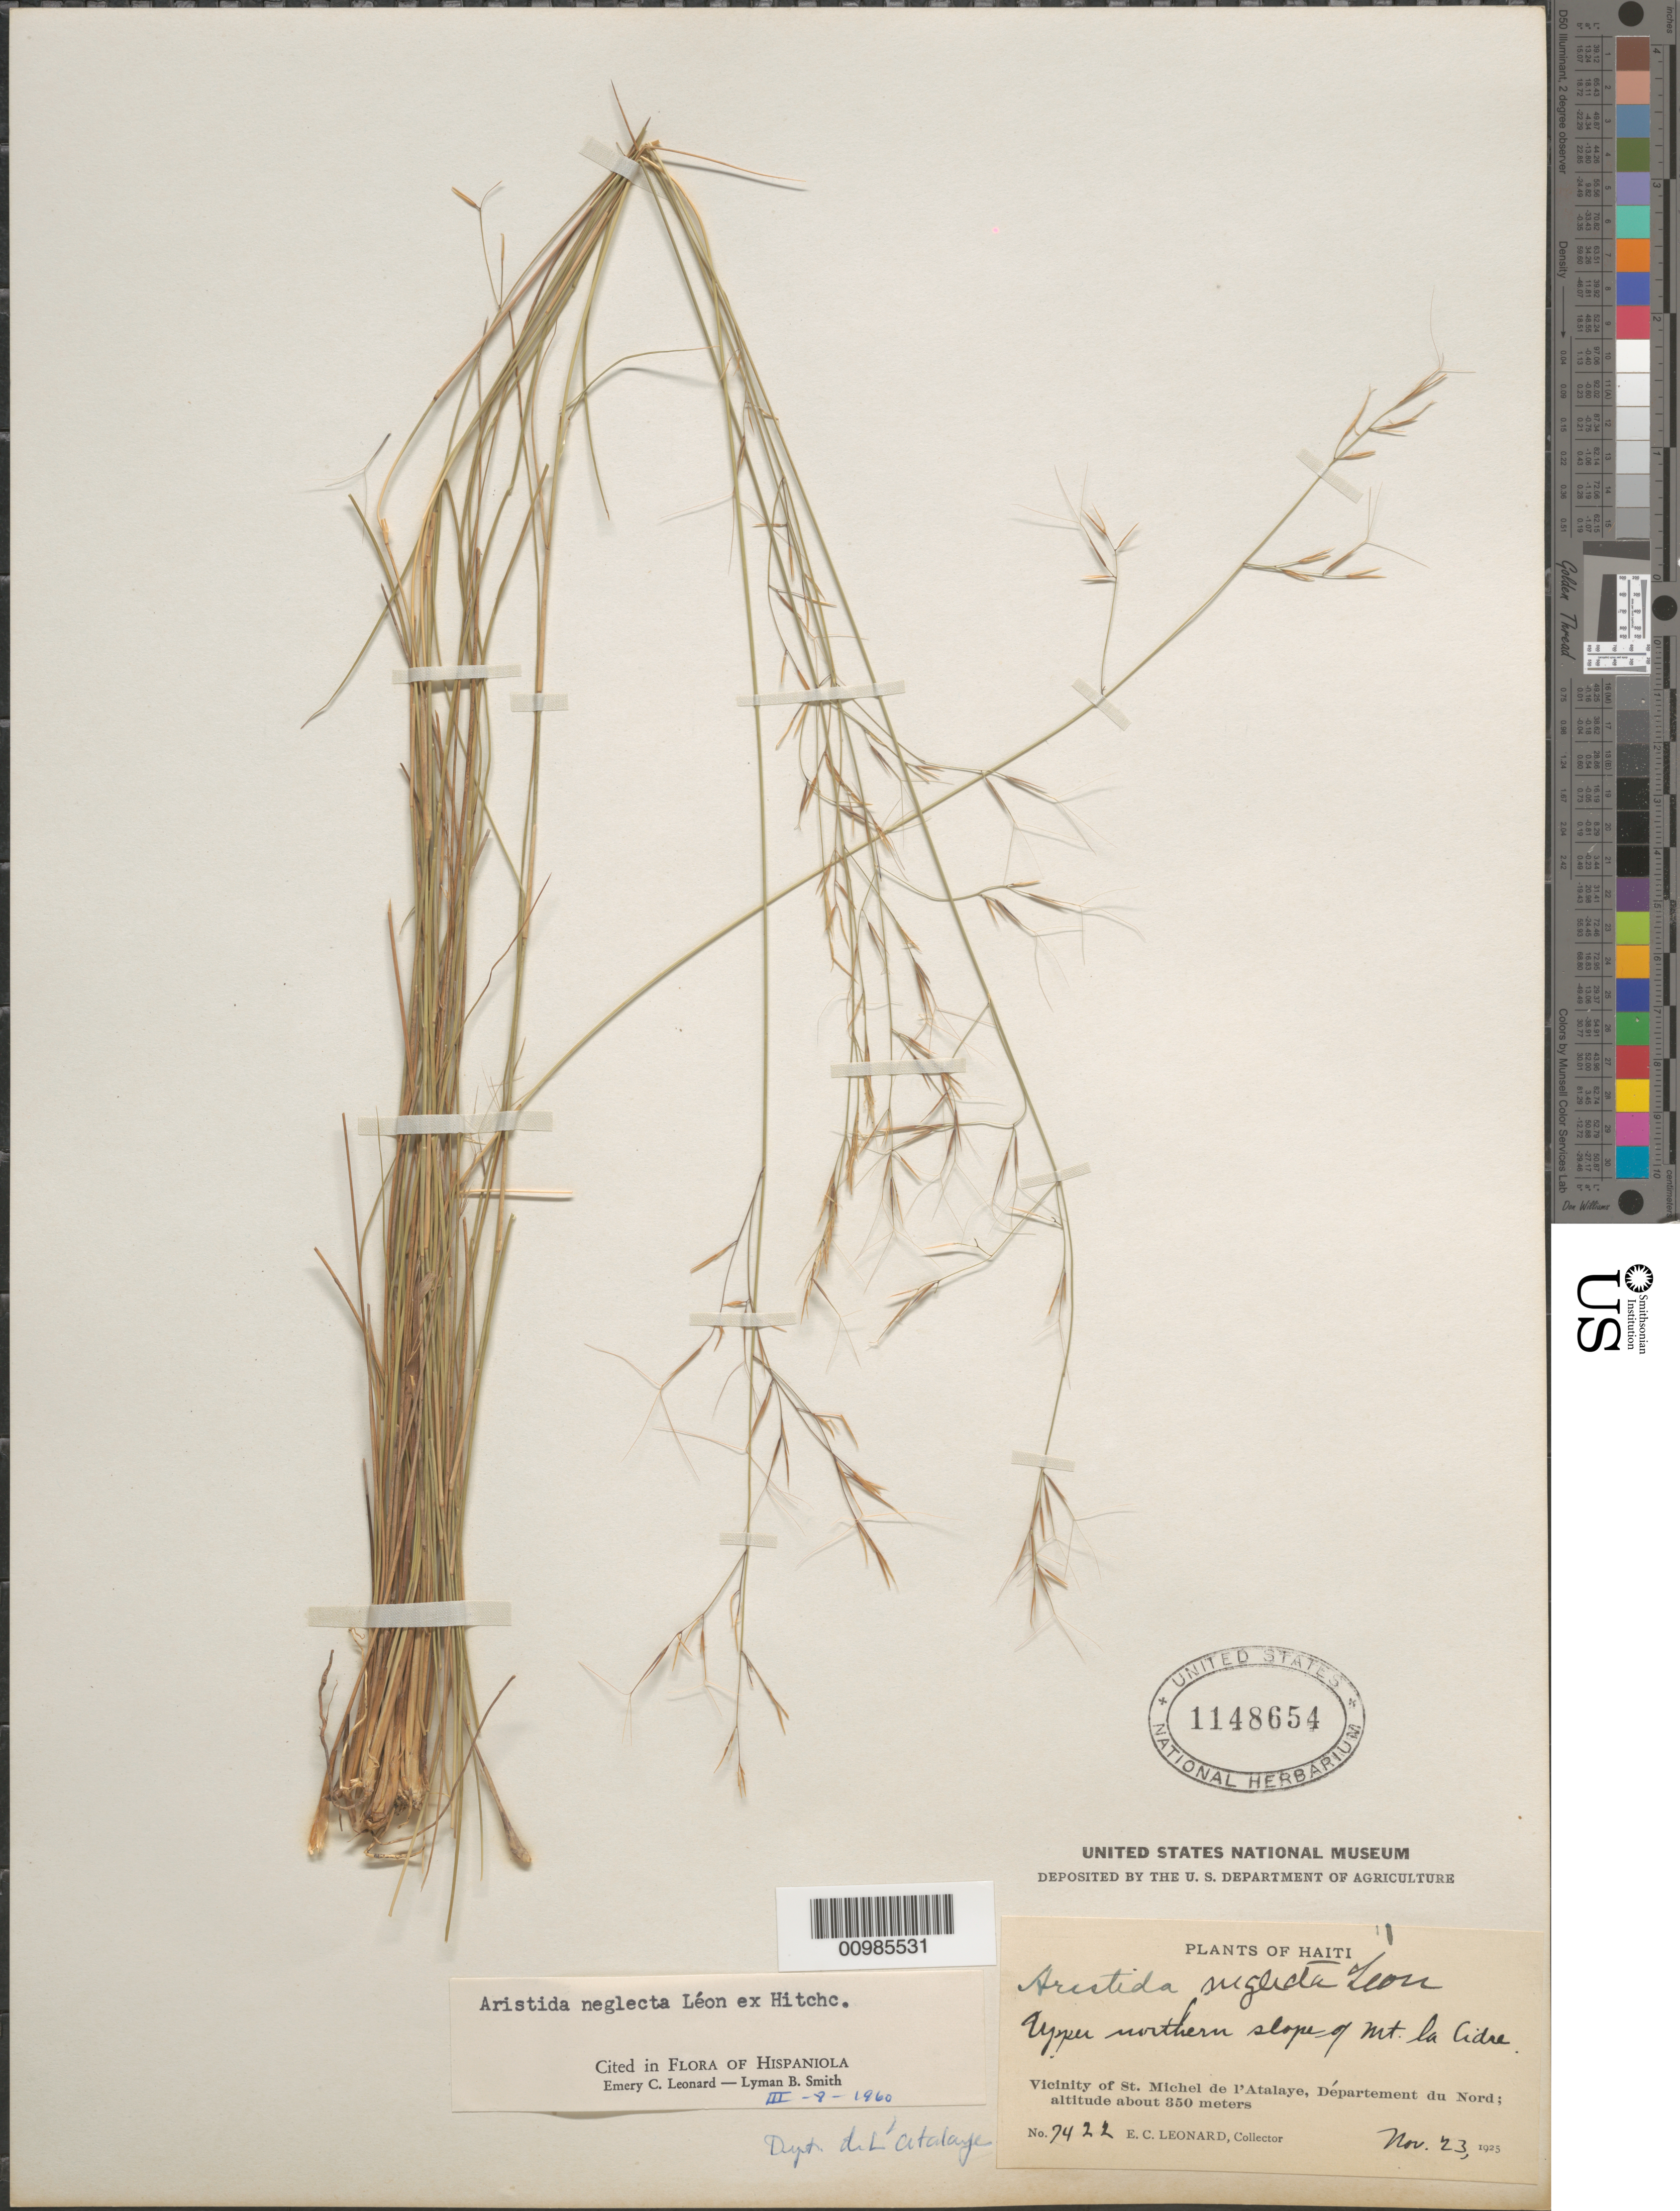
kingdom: Plantae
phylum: Tracheophyta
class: Liliopsida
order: Poales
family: Poaceae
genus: Aristida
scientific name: Aristida neglecta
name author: León ex Hitchc.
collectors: E. C. Leonard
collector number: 7422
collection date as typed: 23 Nov 1925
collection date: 1925-11-23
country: Haiti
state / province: Nord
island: Hispaniola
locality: Vicinity of St. Michel de l'Atalaye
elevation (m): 350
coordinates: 0 N, 0 E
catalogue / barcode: US 1148654